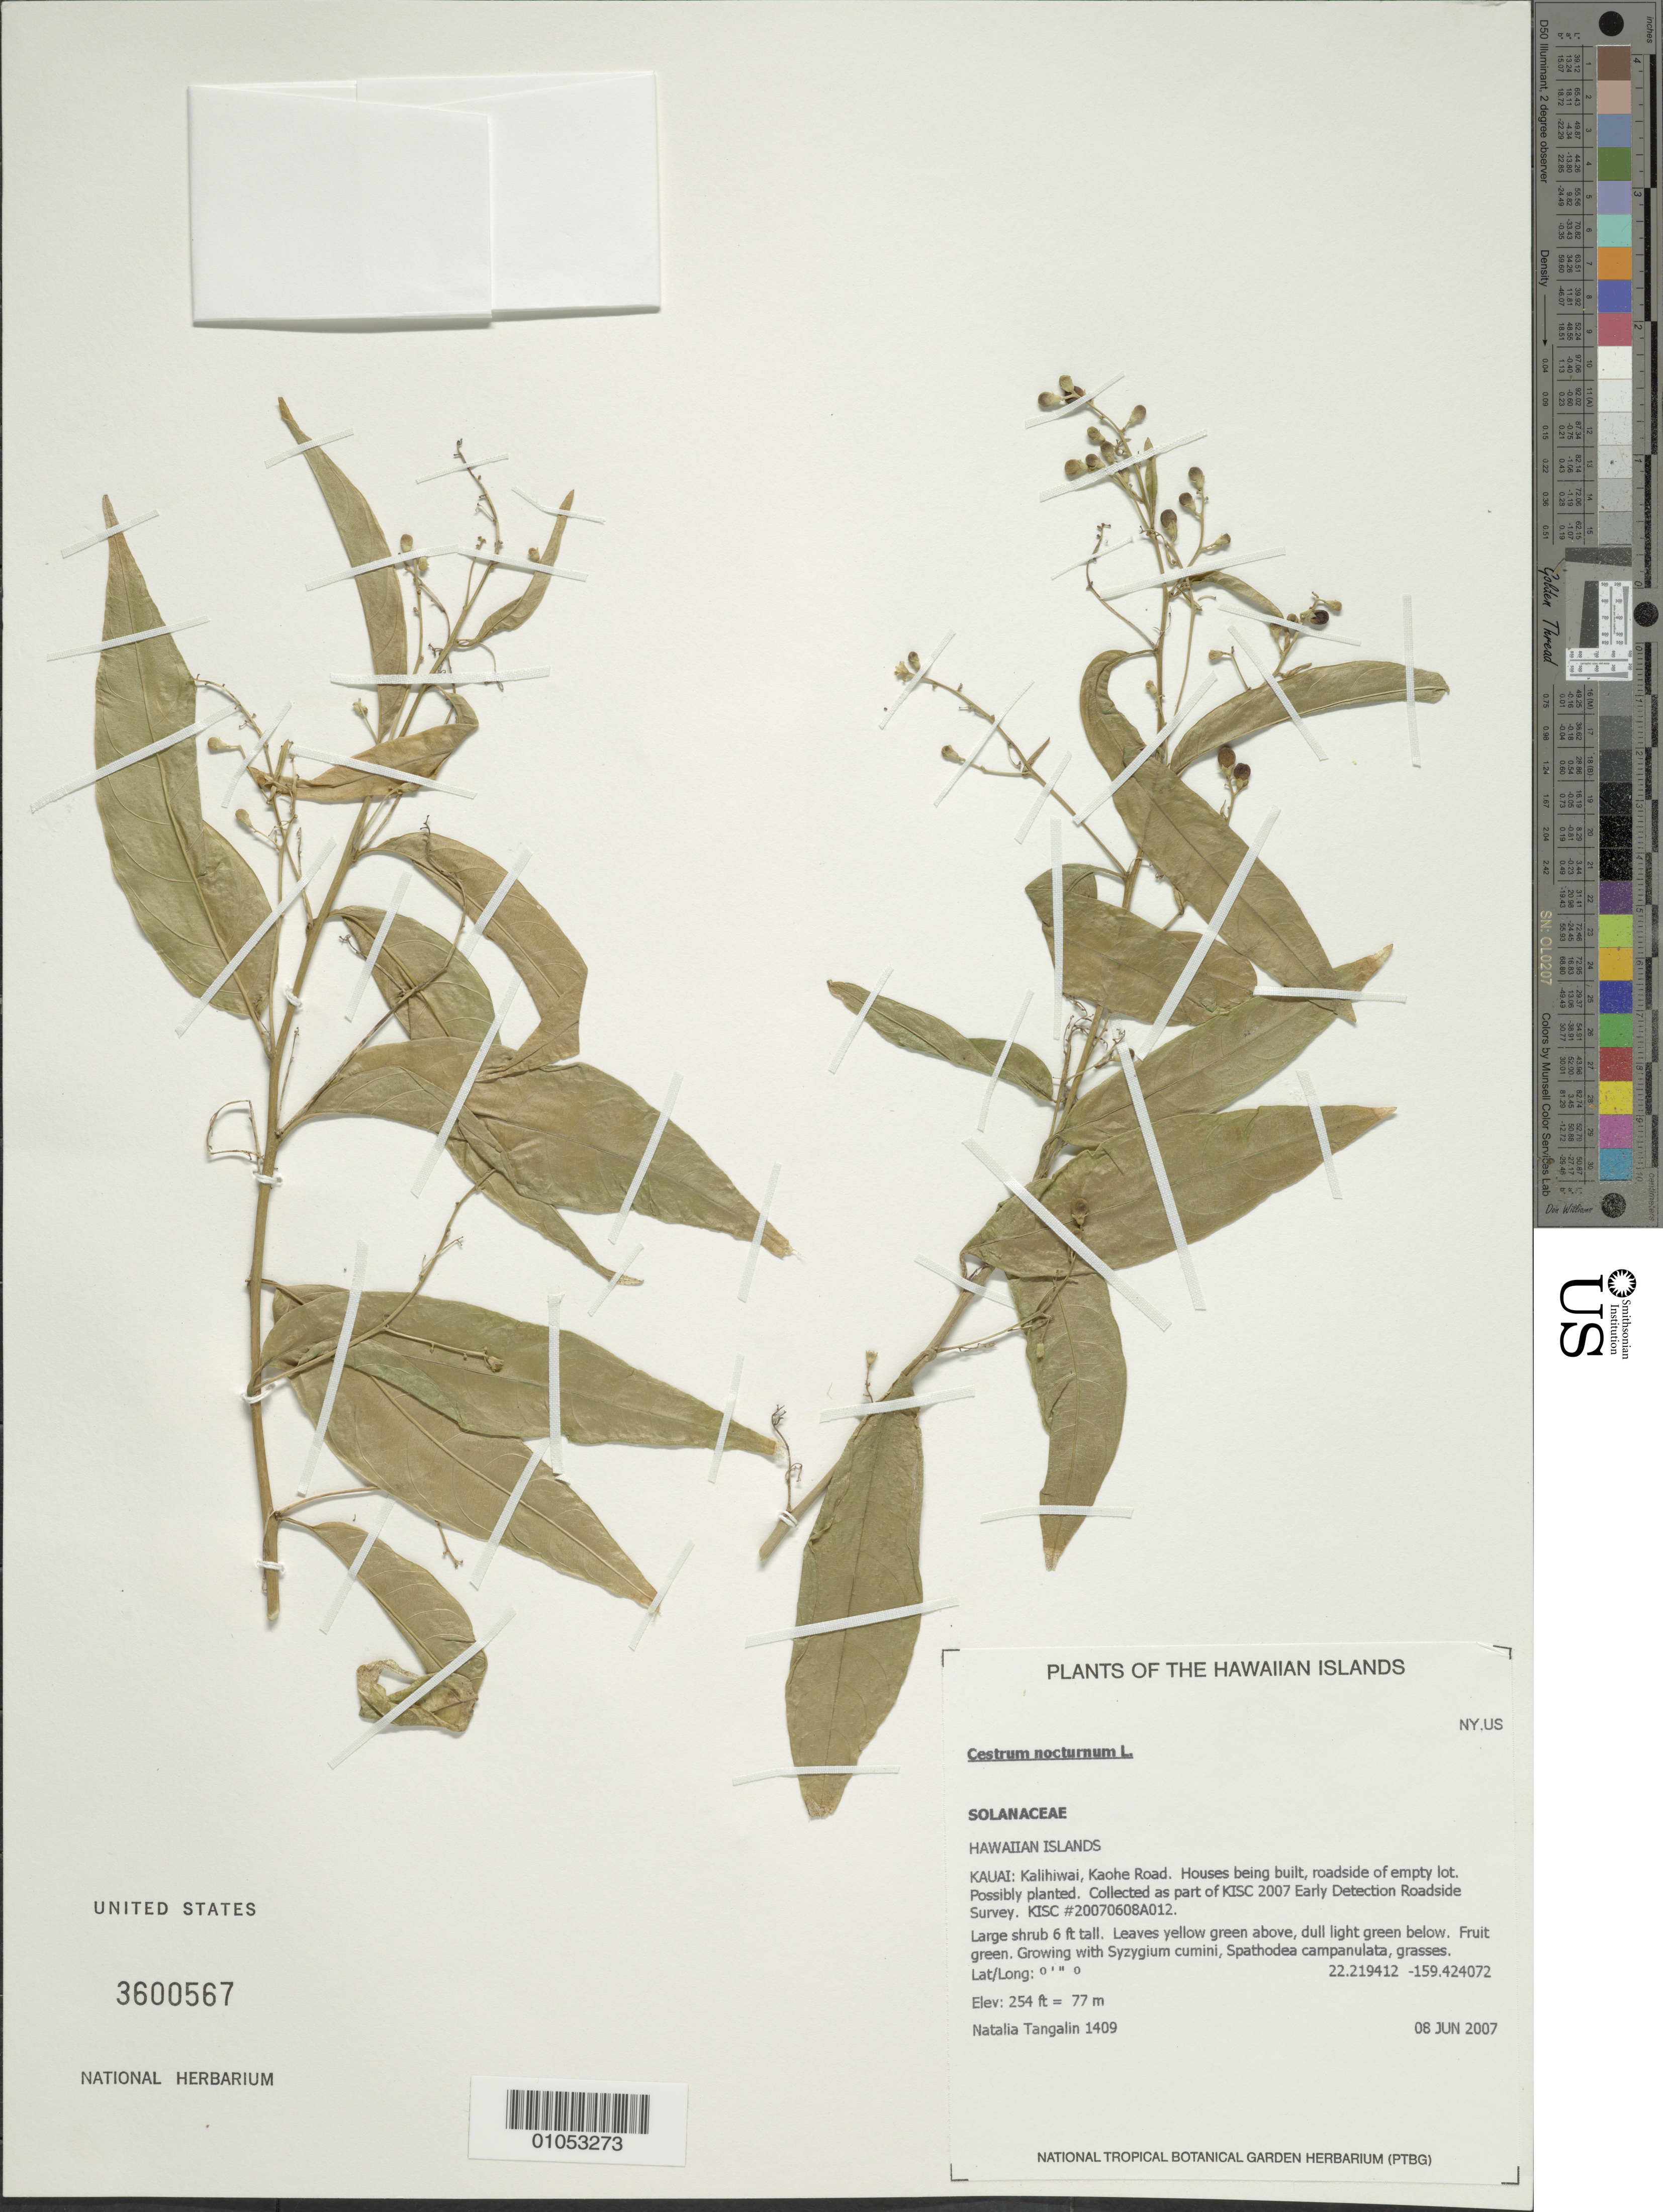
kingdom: Plantae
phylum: Tracheophyta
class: Magnoliopsida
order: Solanales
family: Solanaceae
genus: Cestrum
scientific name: Cestrum nocturnum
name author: L.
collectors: N. Tangalin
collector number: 1409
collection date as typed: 8 Jun 2007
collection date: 2007-06-08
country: United States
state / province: Hawaii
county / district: Kaui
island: Kaua'i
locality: Kalihiwai, Kaohe Road. (Near houses being built, roadside of empty lot, possibly planted.)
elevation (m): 77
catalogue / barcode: US 3600567